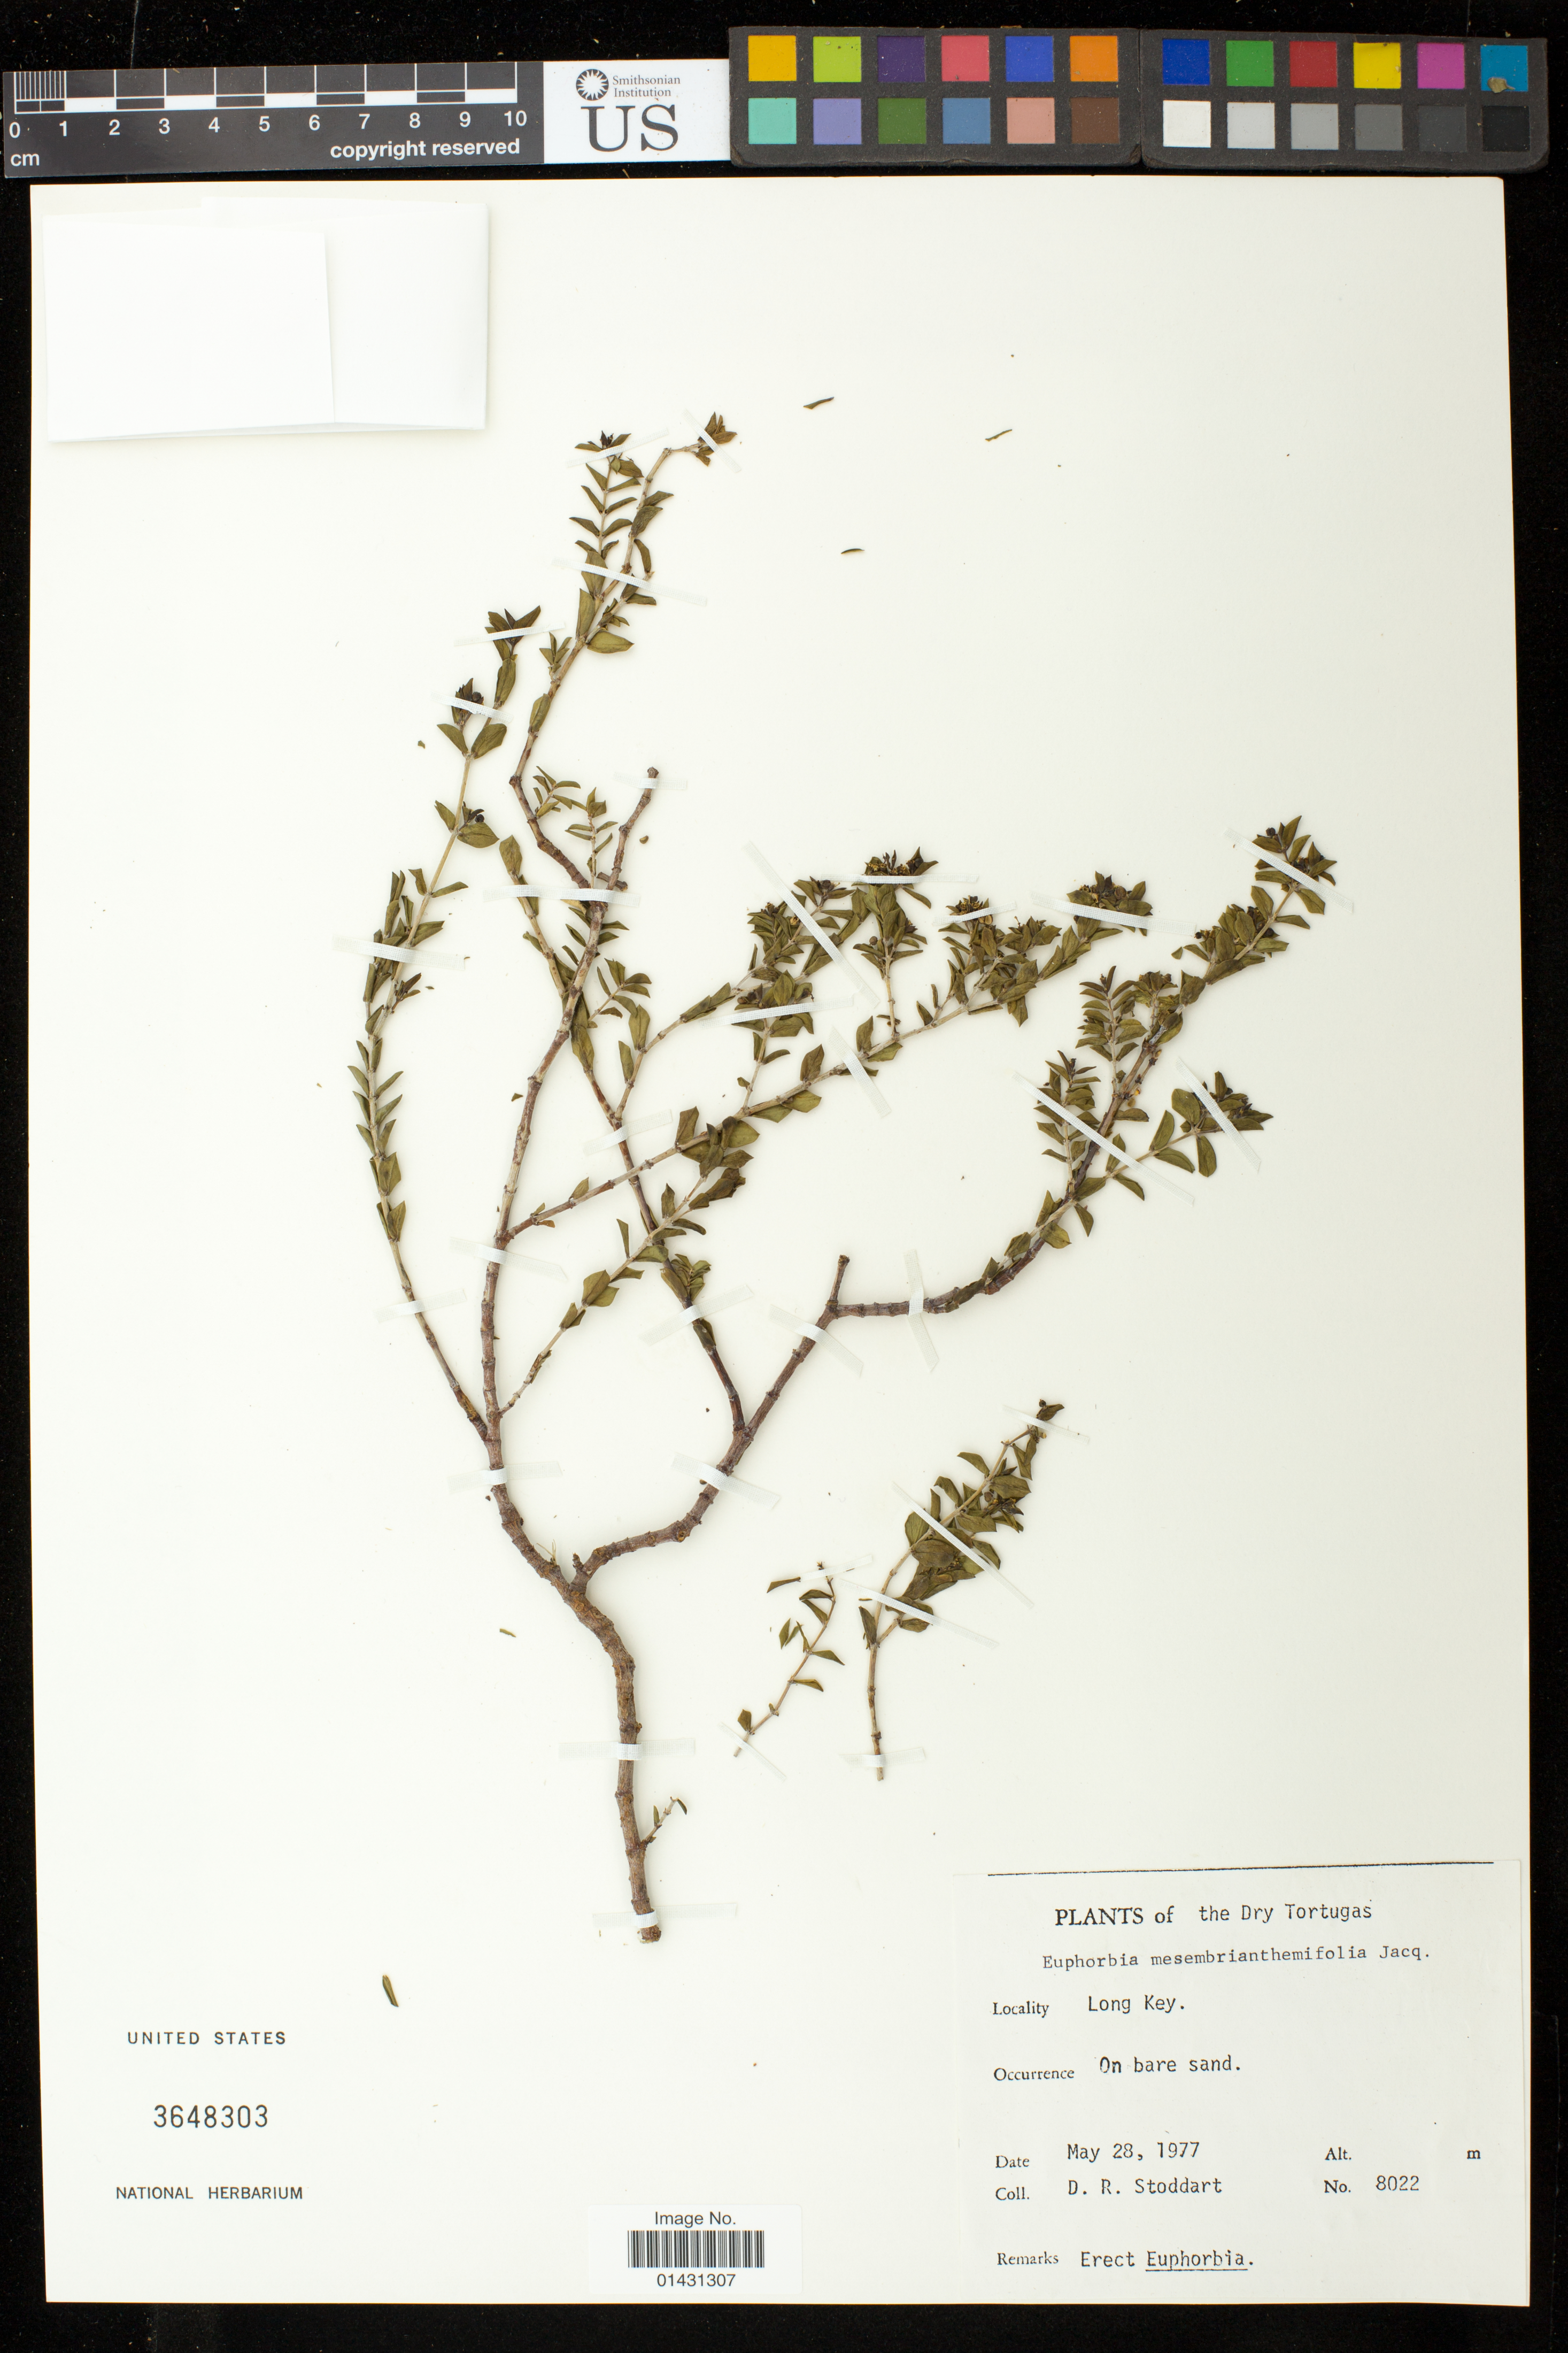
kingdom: Plantae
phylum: Tracheophyta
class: Magnoliopsida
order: Malpighiales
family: Euphorbiaceae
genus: Euphorbia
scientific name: Euphorbia mesembryanthemifolia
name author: Jacq.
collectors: D. R. Stoddart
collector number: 8022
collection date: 1977-05-28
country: United States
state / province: Florida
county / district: Monroe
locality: Long Key.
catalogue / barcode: US 3648303